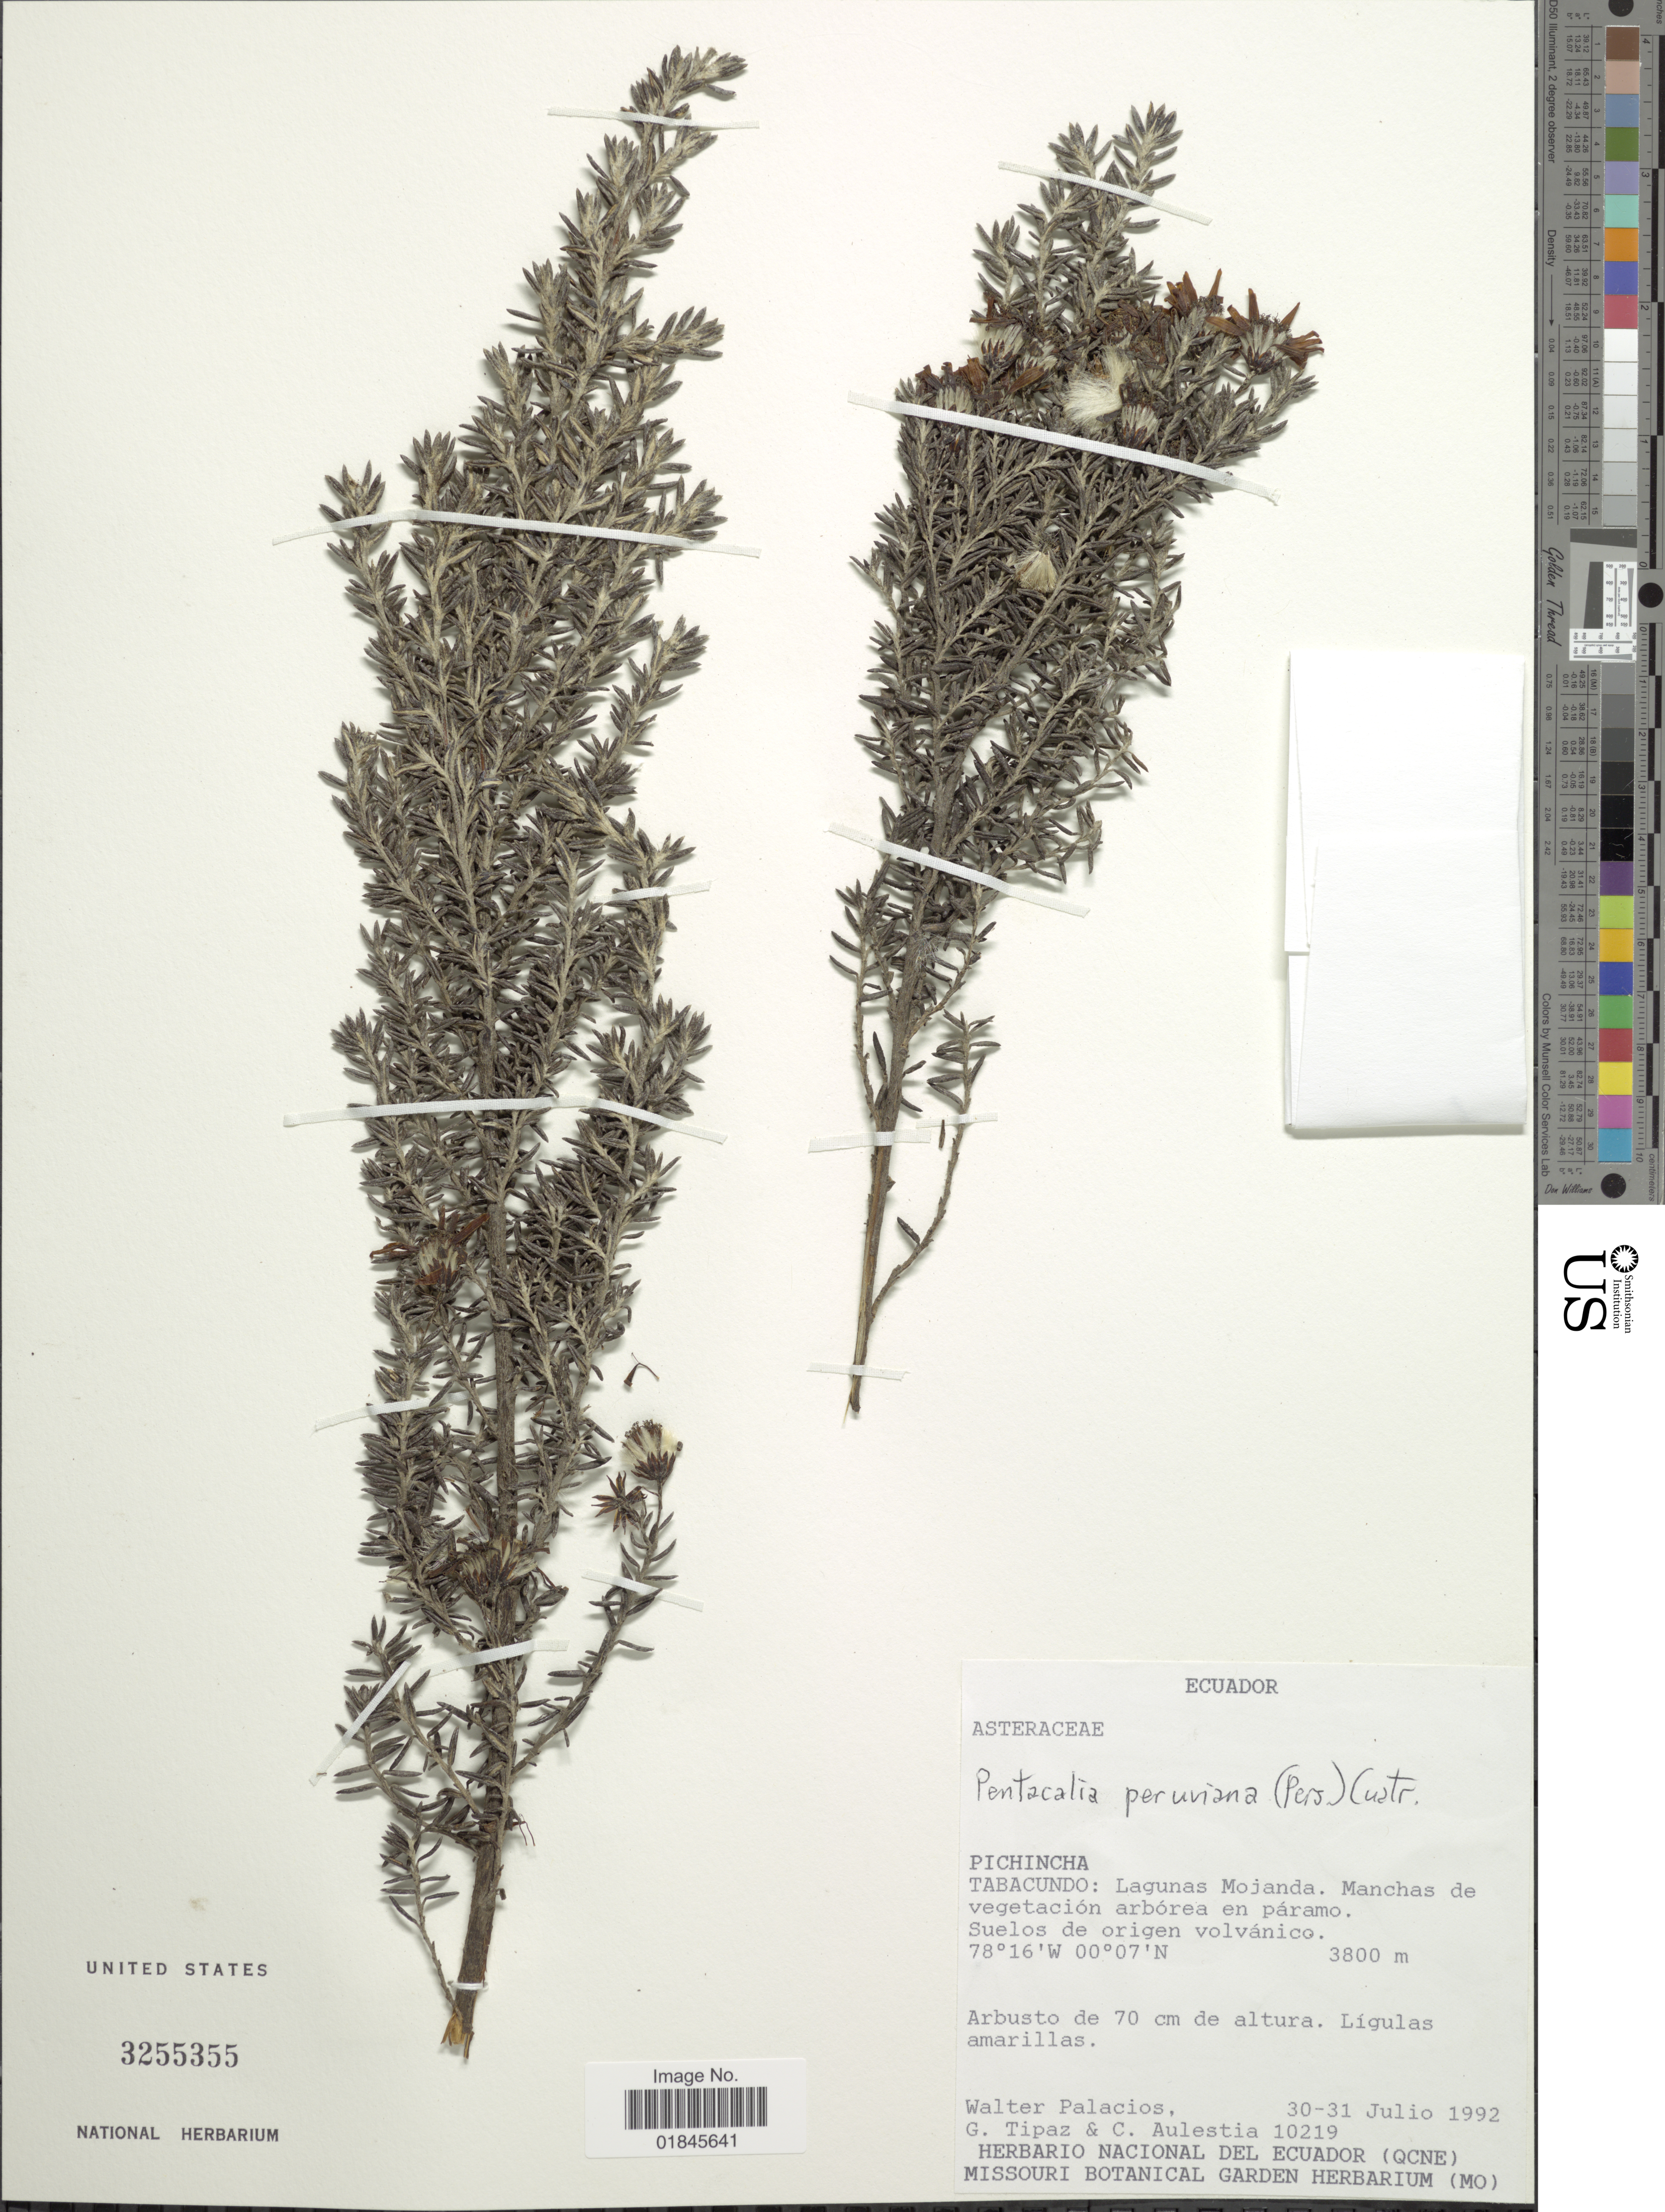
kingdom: Plantae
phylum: Tracheophyta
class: Magnoliopsida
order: Asterales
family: Asteraceae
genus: Pentacalia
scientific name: Pentacalia peruviana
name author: (Pers.) Cuatrec.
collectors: W. Palacios, G. Tipaz & C. Aulestia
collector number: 10219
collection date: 1992-07-30/1992-07-31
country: Ecuador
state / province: Pichincha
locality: Pichincha. Tabacundo: Lagunas Mojanda. Manchas de vegetación arbórea en páramo.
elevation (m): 3800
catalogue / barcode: US 3255355